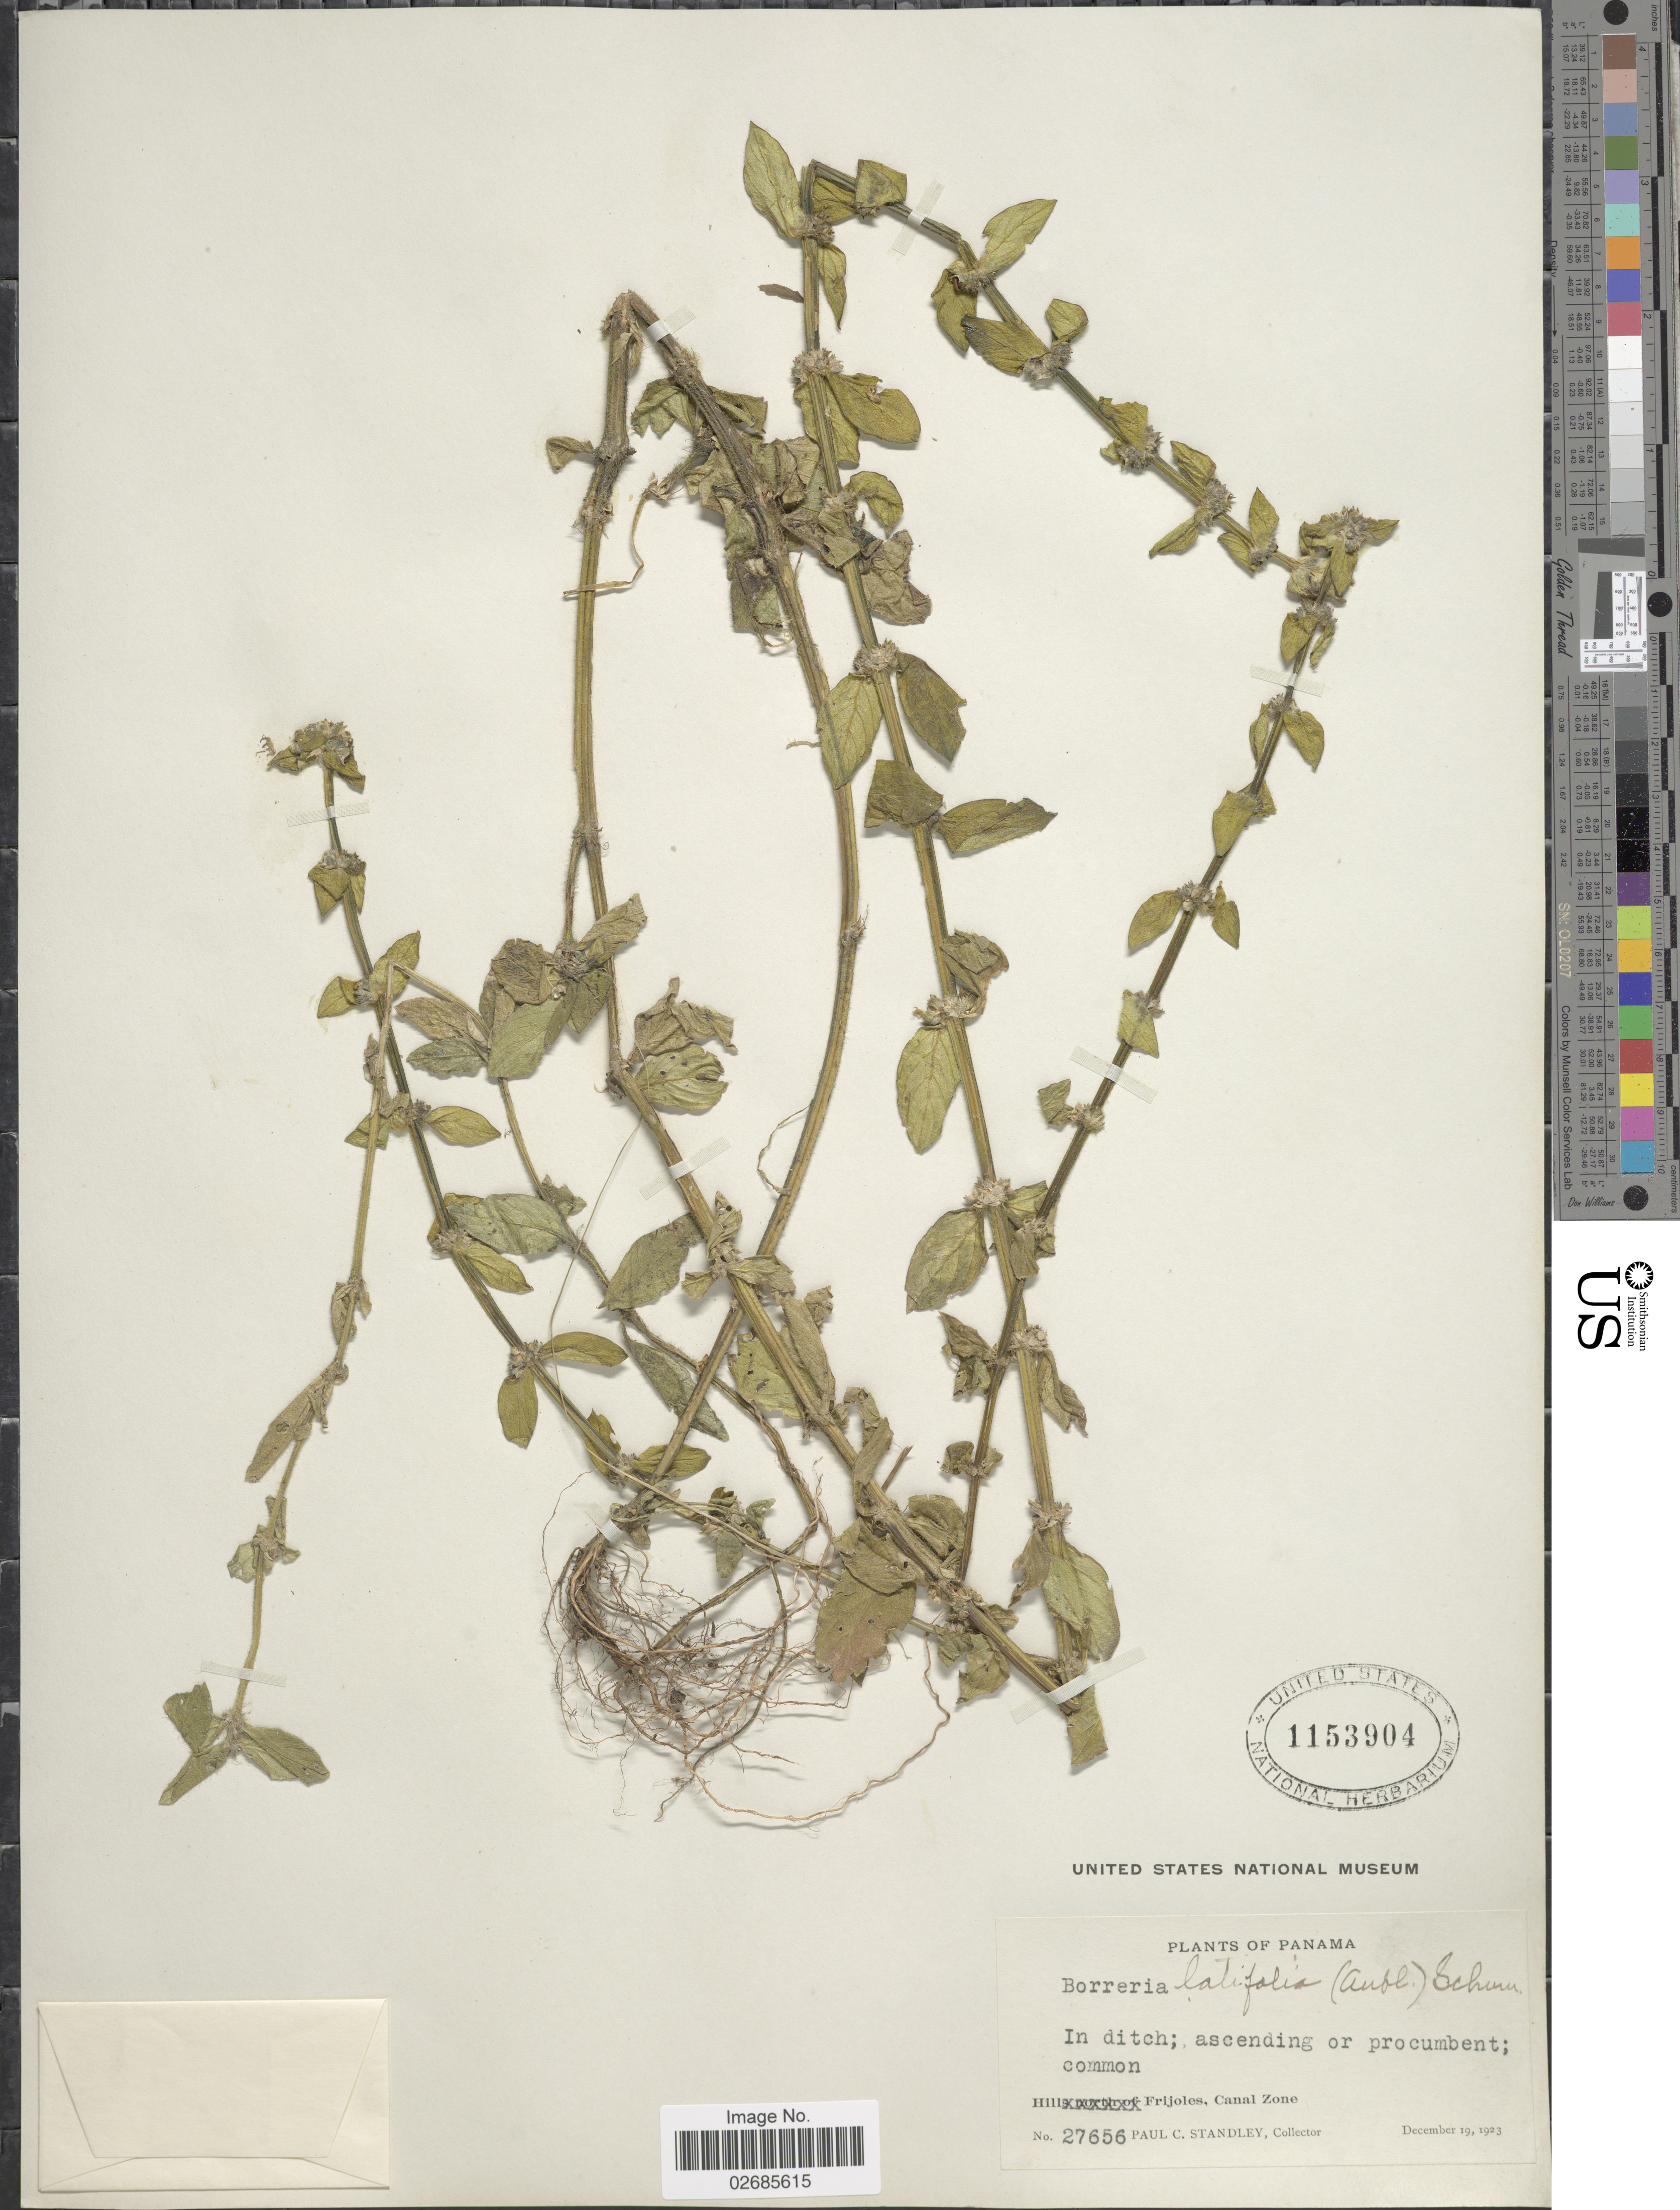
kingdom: Plantae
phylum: Tracheophyta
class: Magnoliopsida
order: Gentianales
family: Rubiaceae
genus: Borreria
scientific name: Borreria latifolia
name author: (Aubl.) K. Schum.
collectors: P. C. Standley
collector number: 27656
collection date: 1923-12-19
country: Panama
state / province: Colón / Panamá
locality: In ditch; Hill Frijoles, Canal Zone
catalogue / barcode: US 1153904